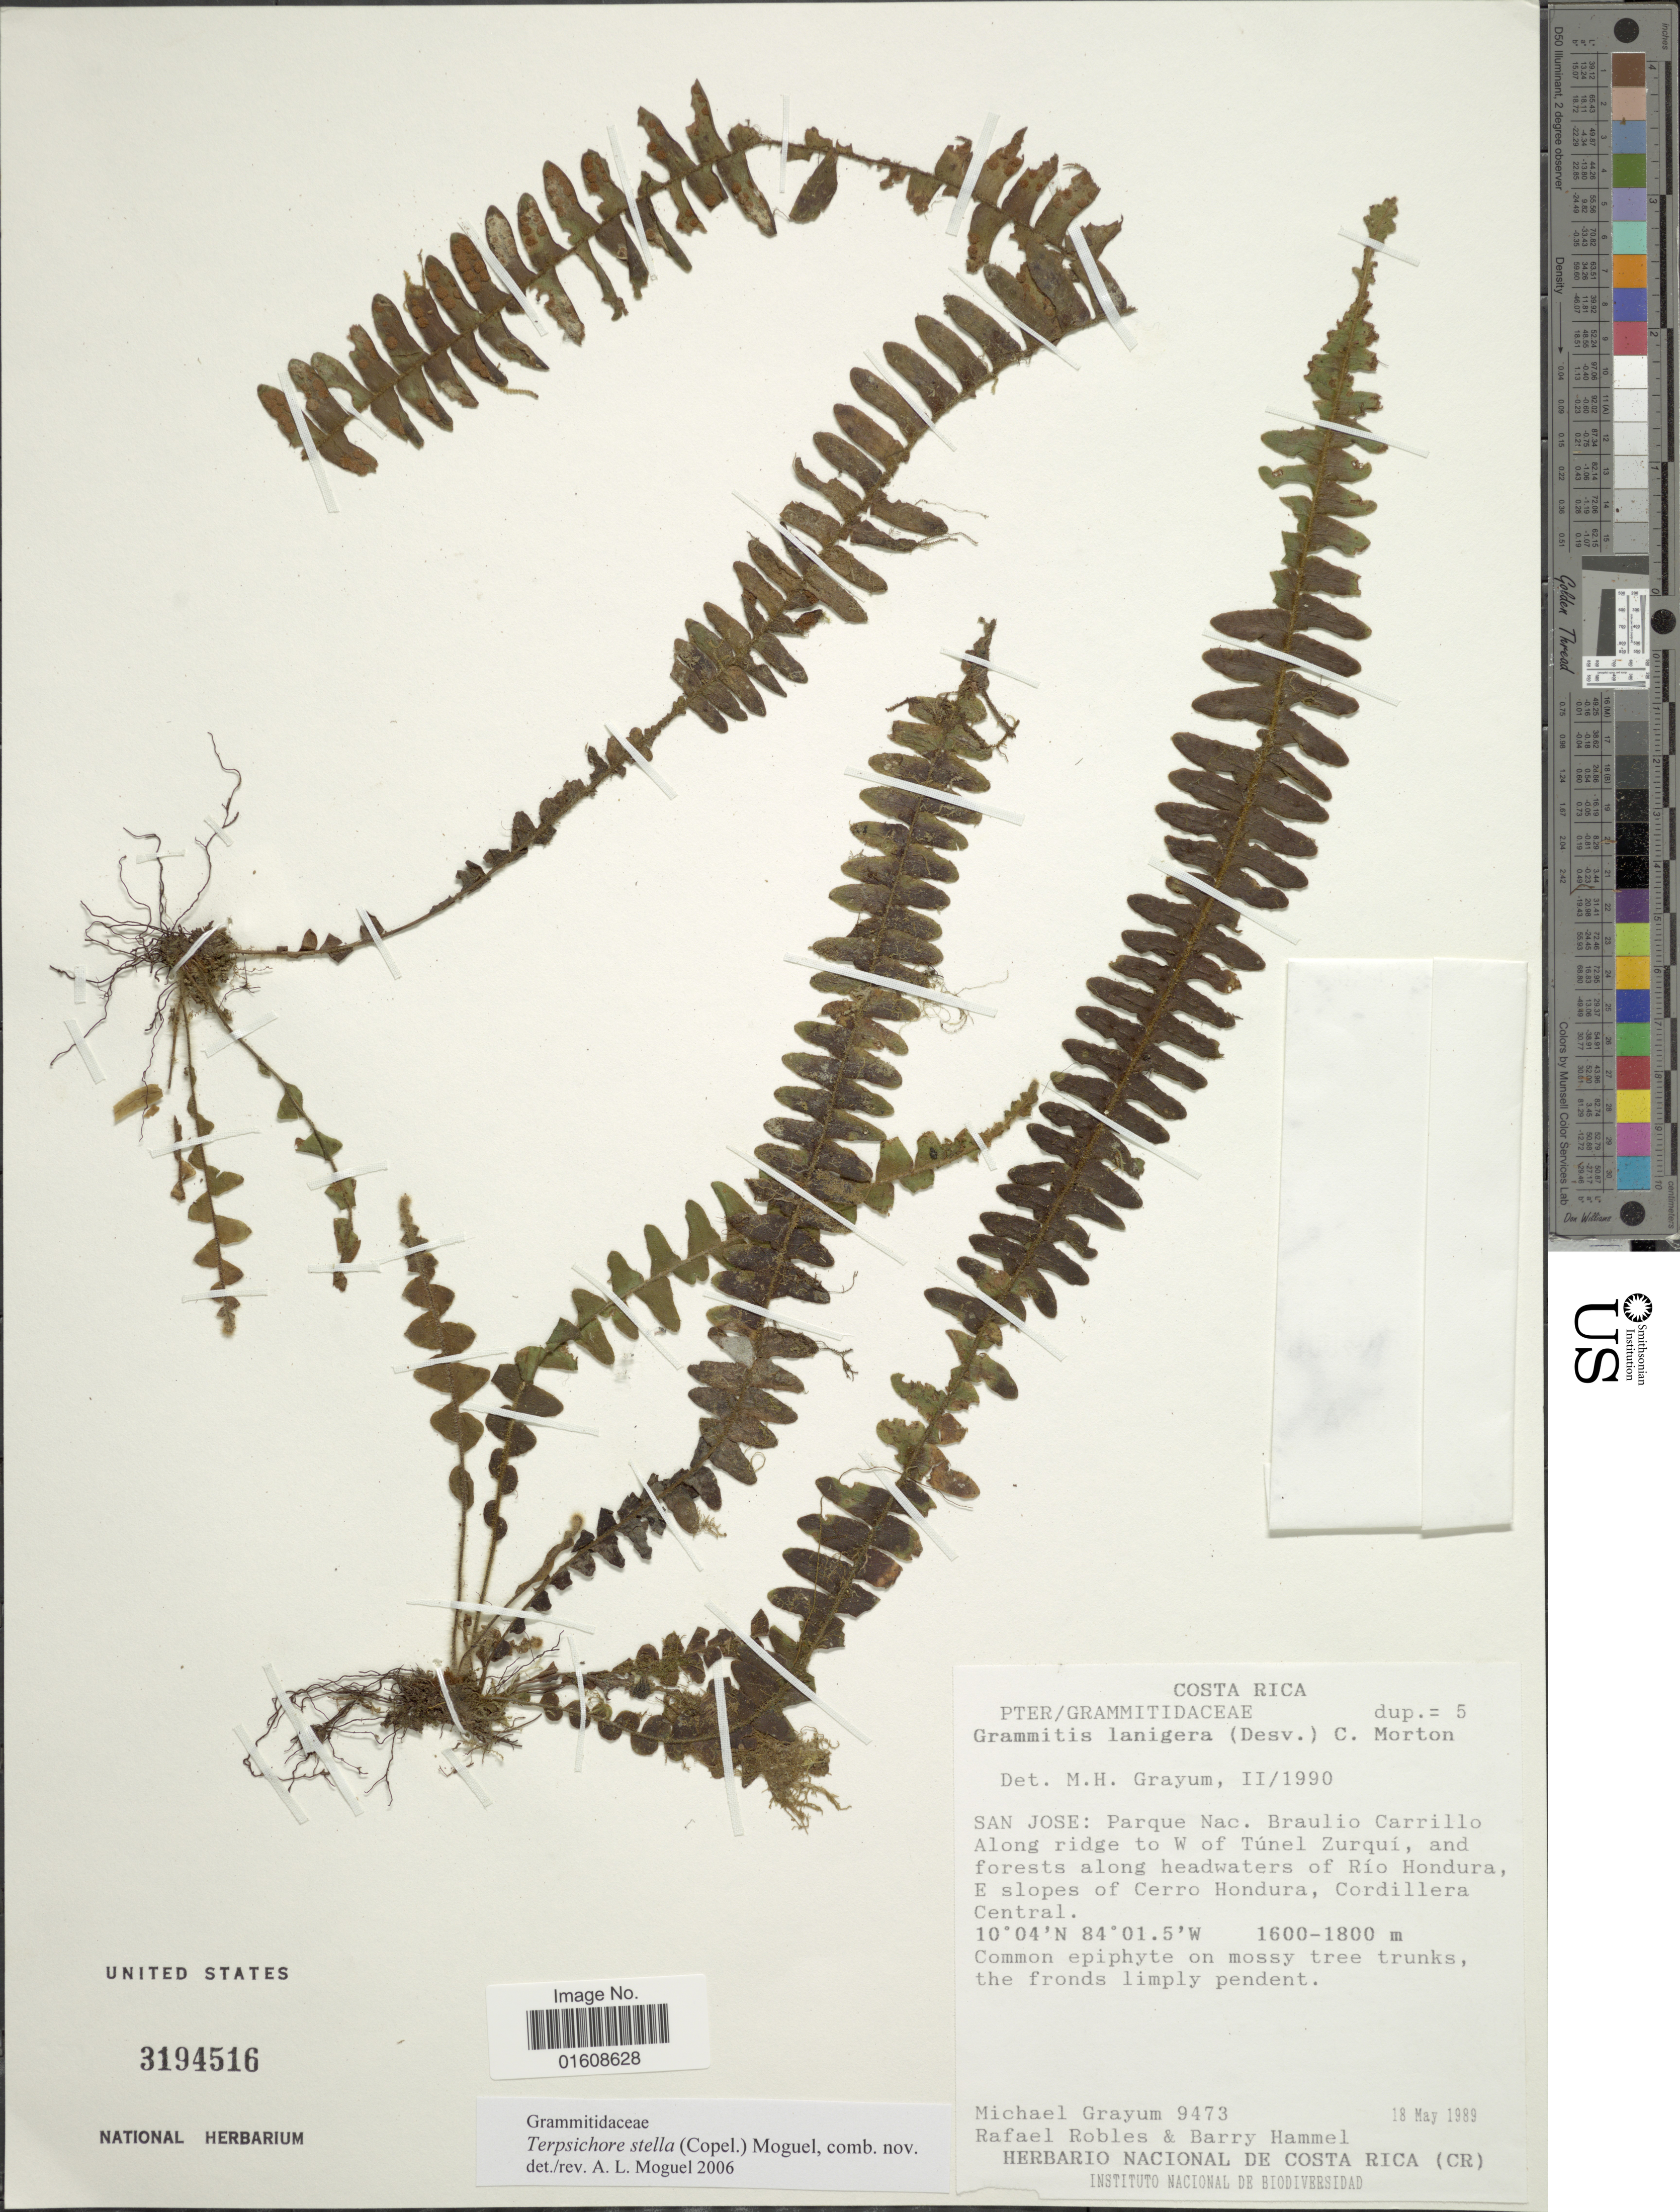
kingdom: Plantae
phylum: Tracheophyta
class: Polypodiopsida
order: Polypodiales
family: Polypodiaceae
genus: Alansmia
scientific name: Alansmia stella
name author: (Copel.) Moguel & M. Kessler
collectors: M. H. Grayum, R. Robles & B. Hammel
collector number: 9473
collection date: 1989-05-18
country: Costa Rica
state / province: San José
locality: Parque Nac. Braulio Carrillo. Along ridge to W of Túnel Zurquí, and forests along headwaters of Río Hondura, E slopes of Cerro Hondura, Cordillera Central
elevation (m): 1600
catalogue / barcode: US 3194516